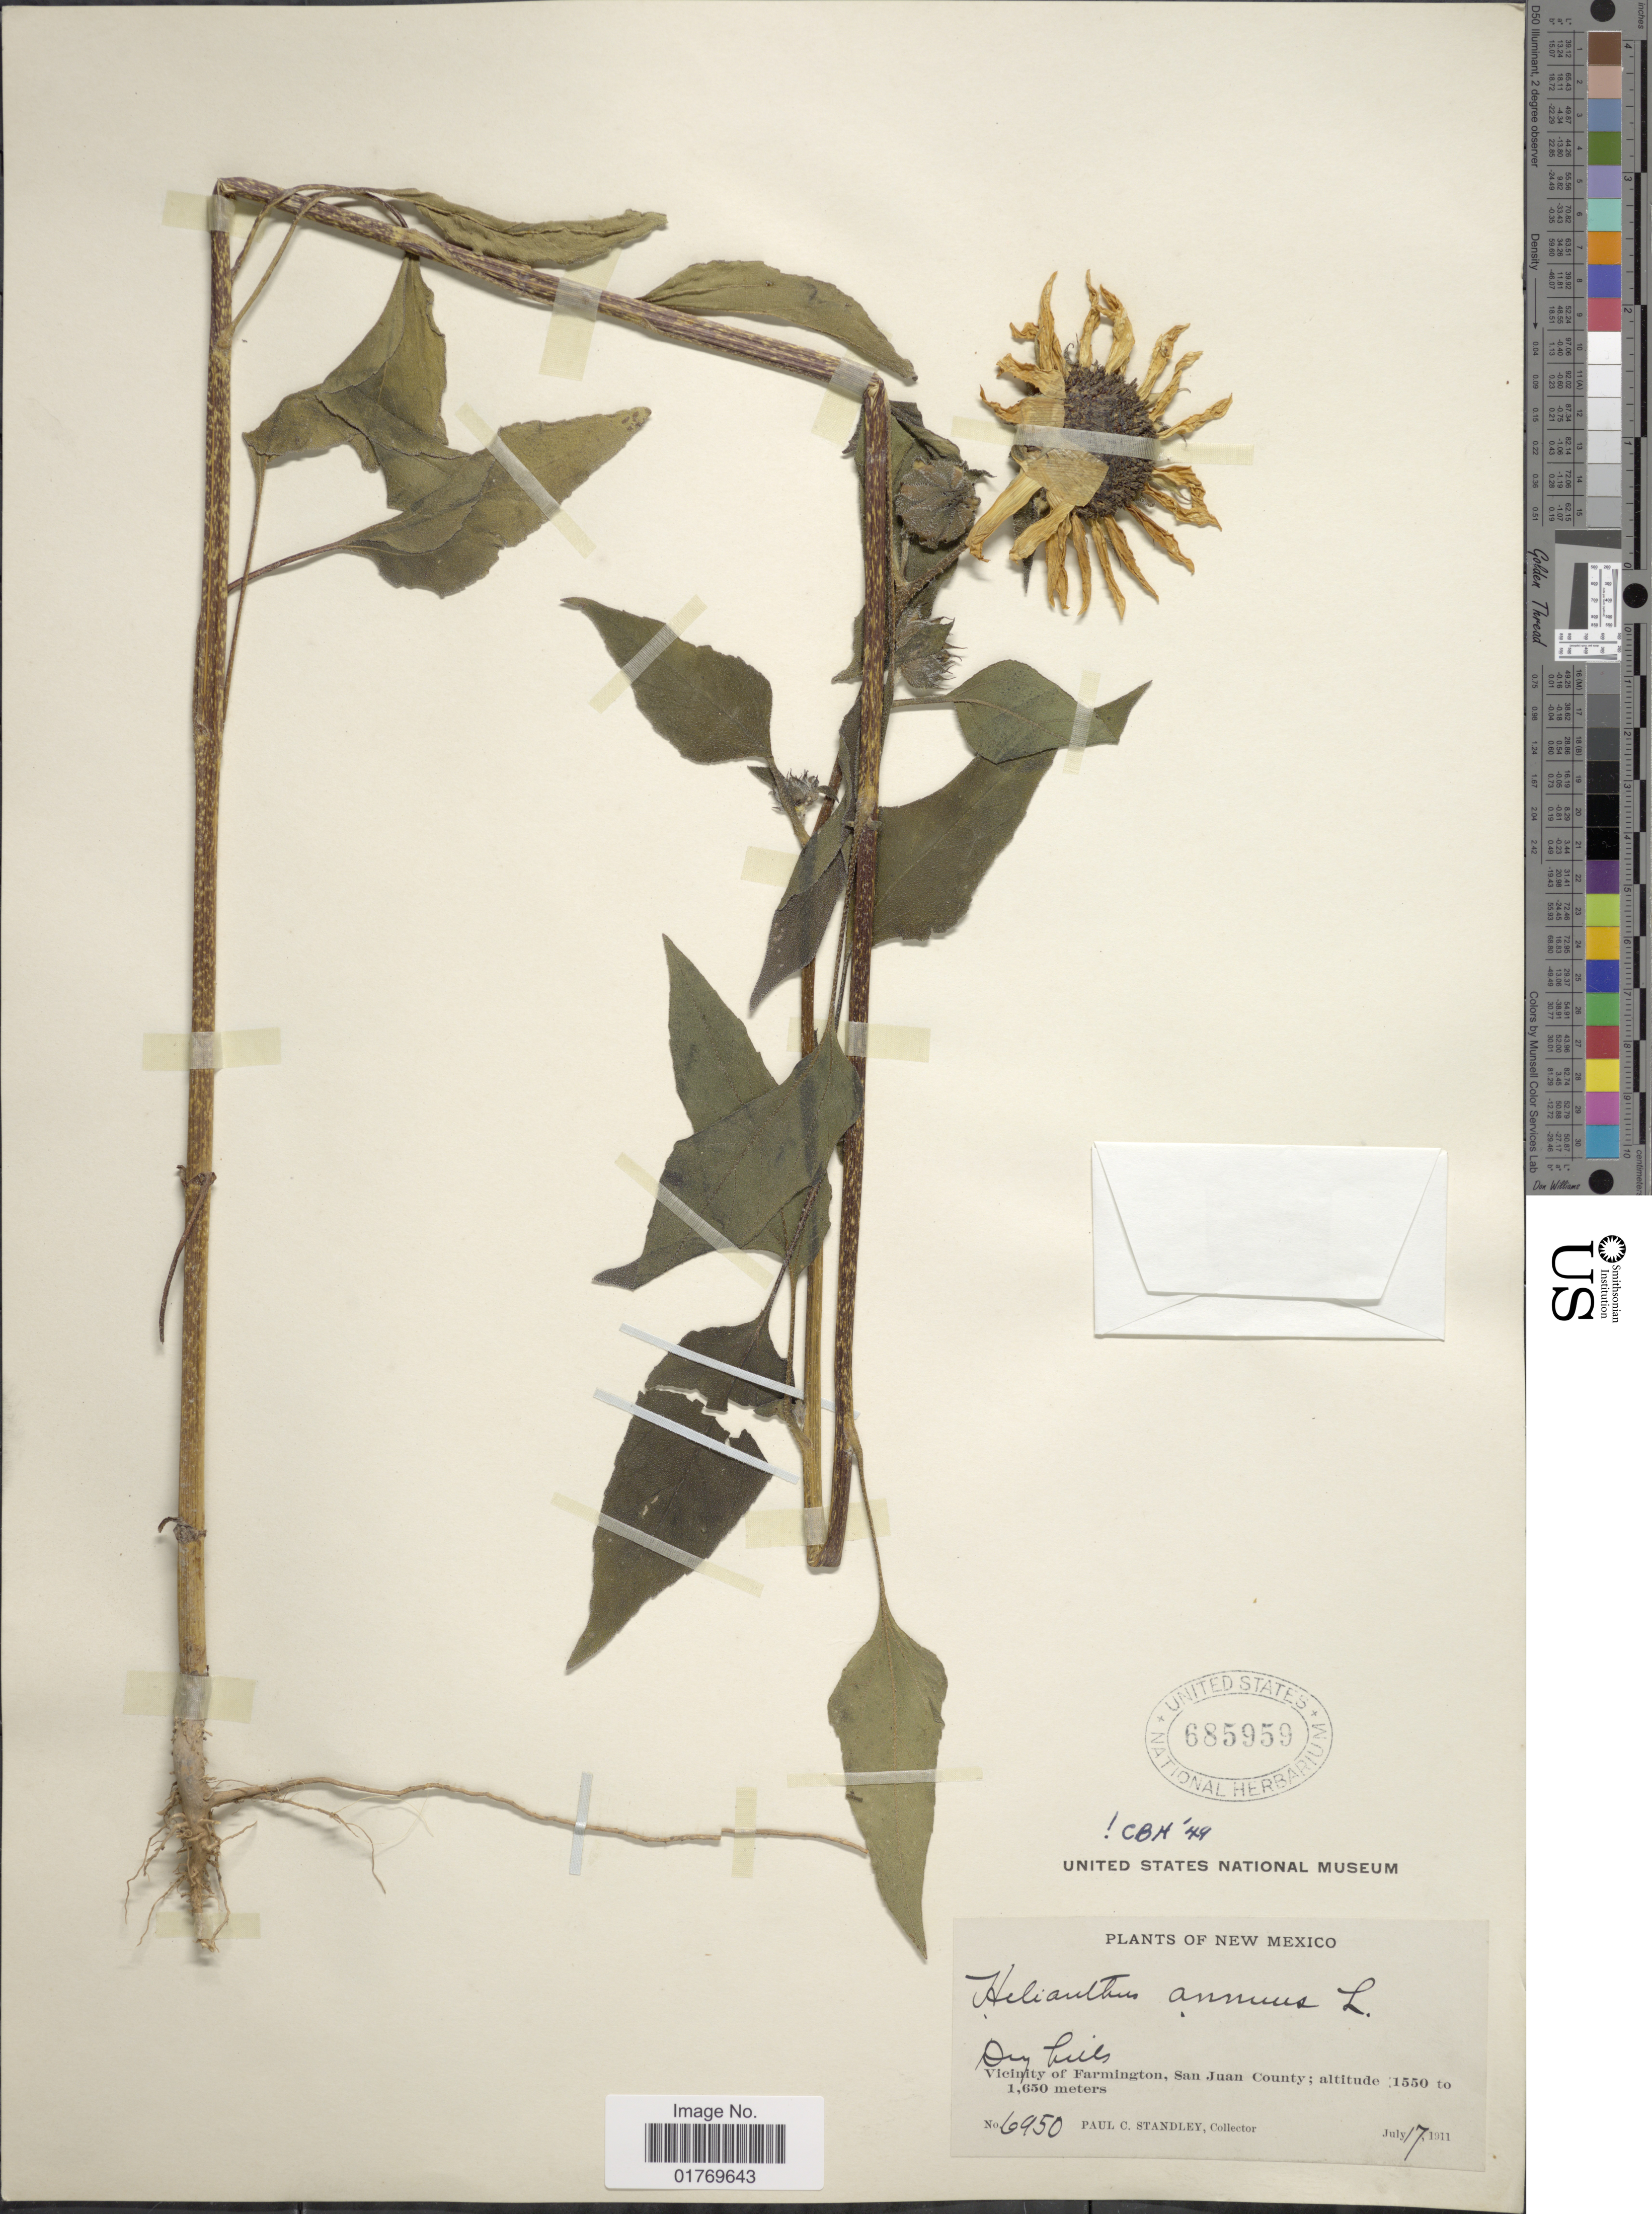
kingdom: Plantae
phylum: Tracheophyta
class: Magnoliopsida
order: Asterales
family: Asteraceae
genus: Helianthus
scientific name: Helianthus annuus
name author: L.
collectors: P. C. Standley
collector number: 6950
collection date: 1911-07-17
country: United States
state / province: New Mexico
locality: Vicinity of Farmington, San Juan County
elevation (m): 1550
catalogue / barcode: US 685959